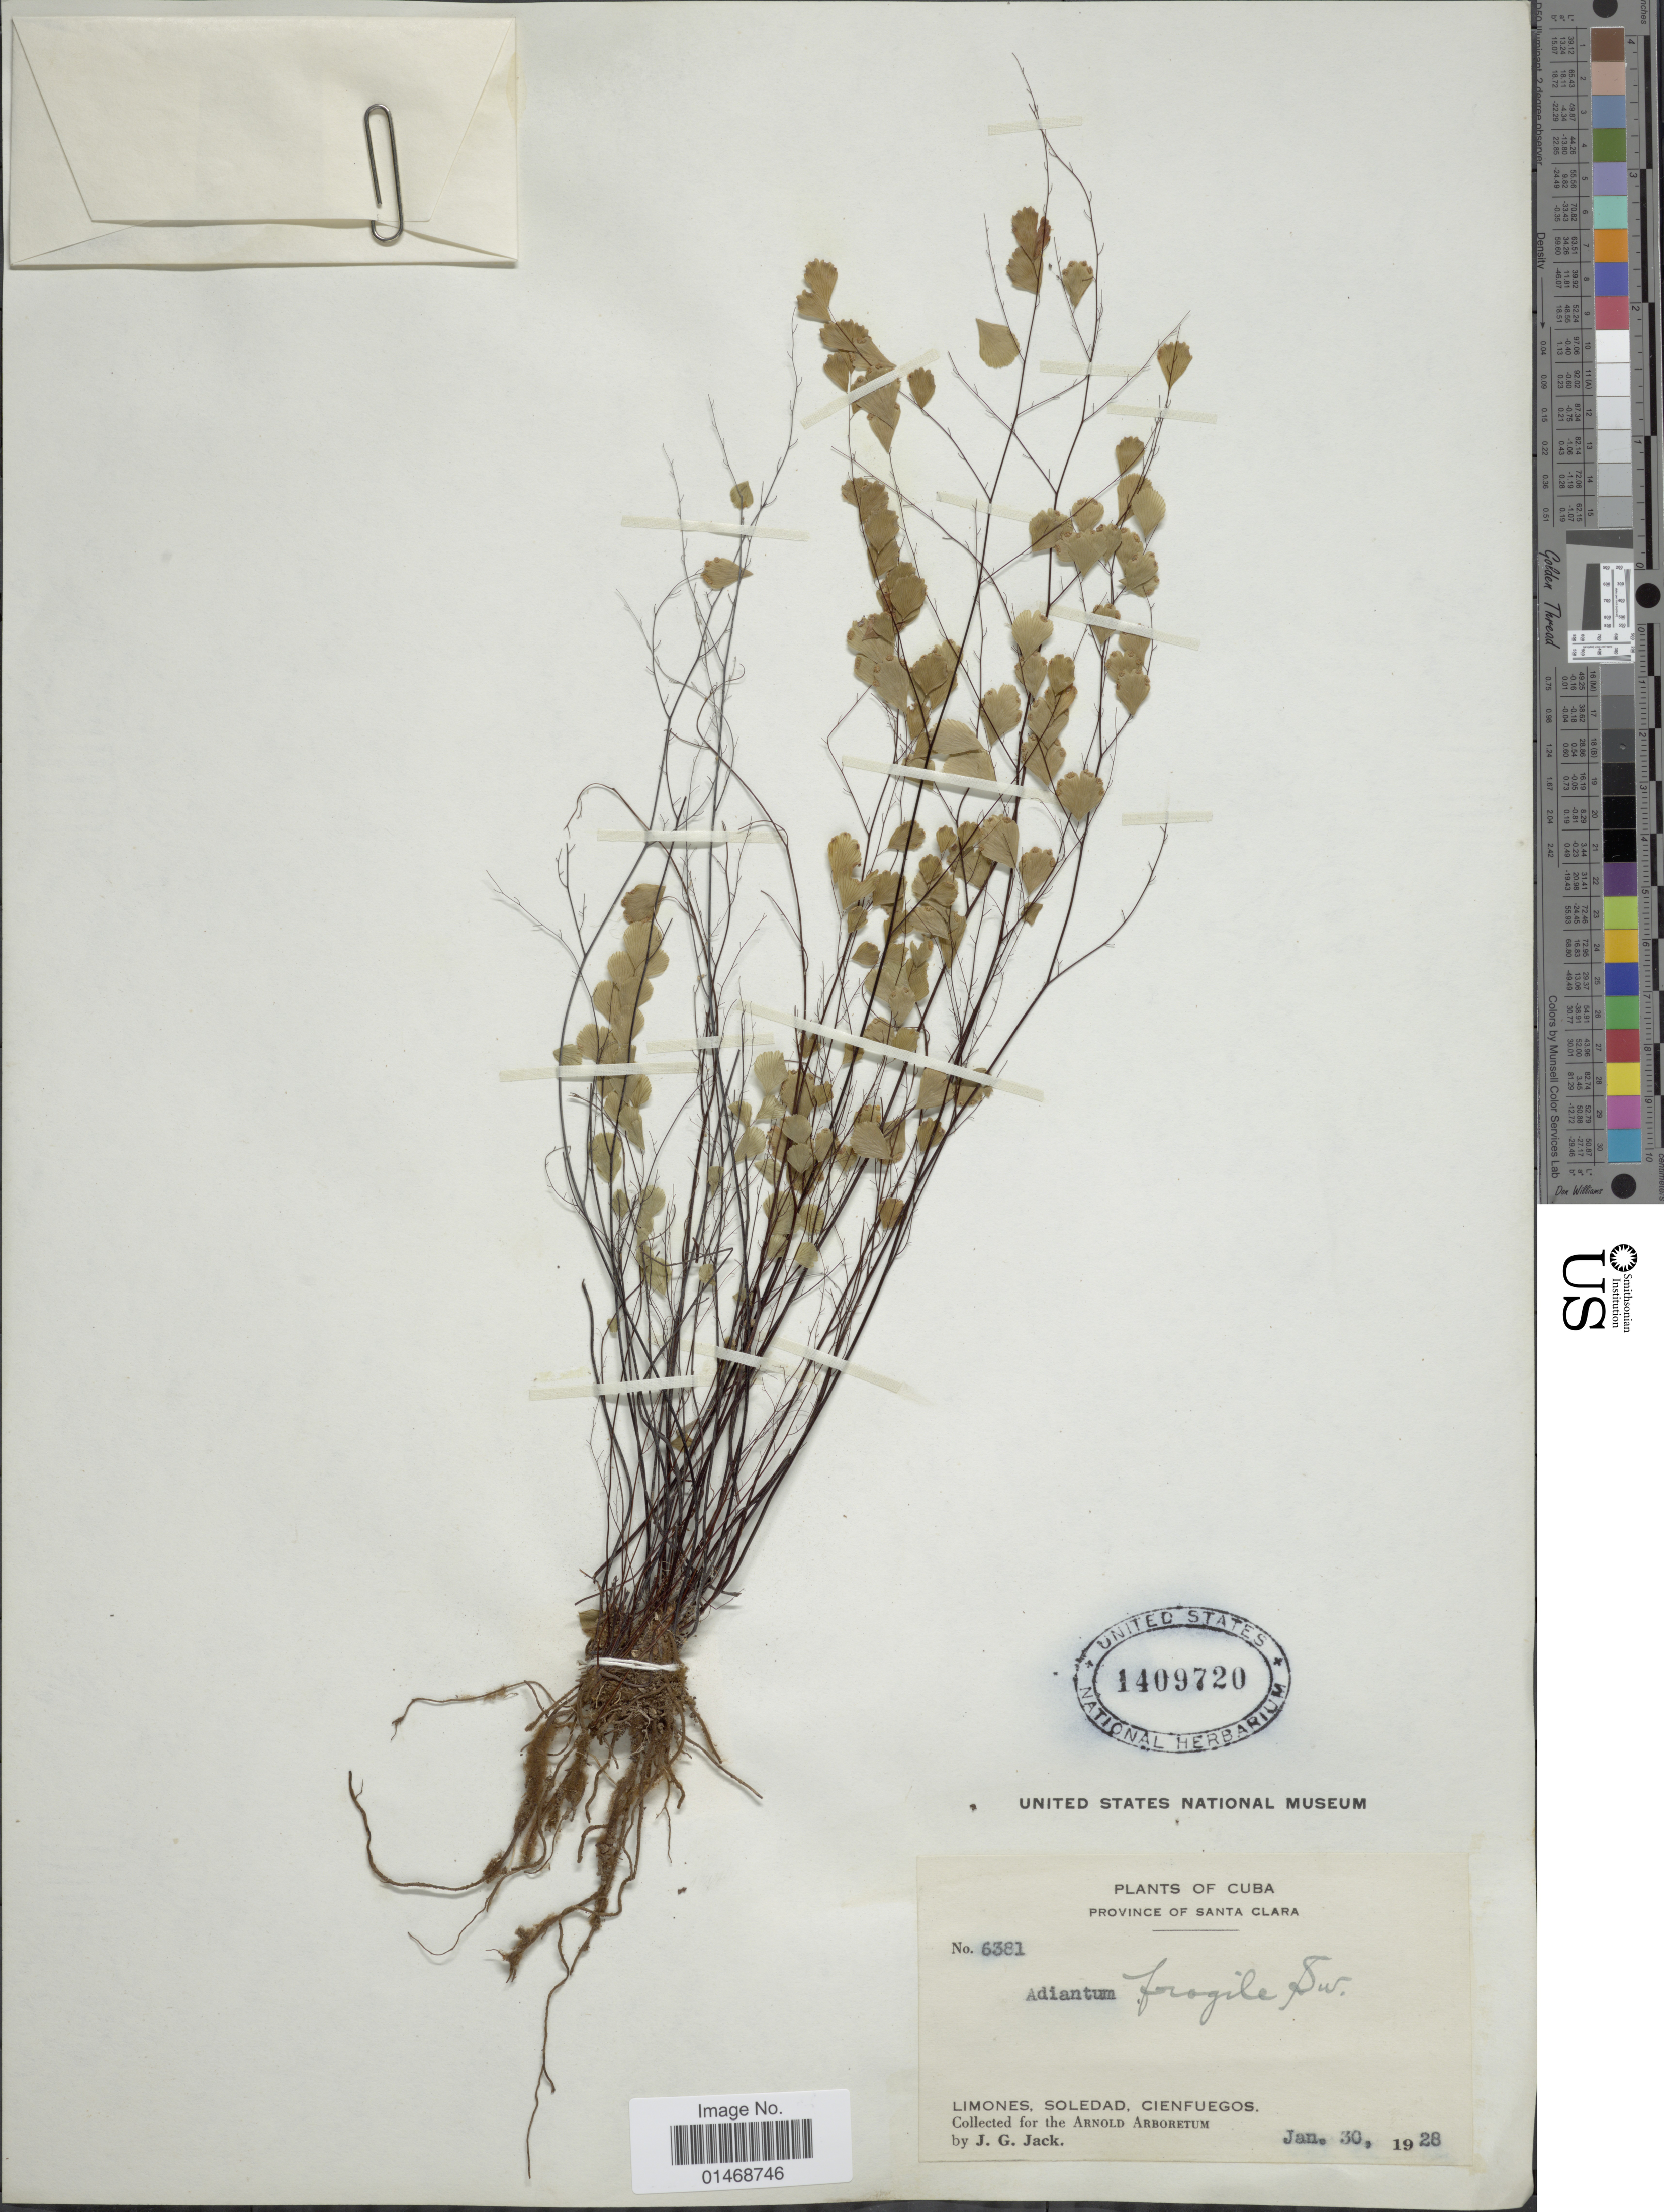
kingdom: Plantae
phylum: Tracheophyta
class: Polypodiopsida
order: Polypodiales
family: Pteridaceae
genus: Adiantum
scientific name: Adiantum fragile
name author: Sw.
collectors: J. G. Jack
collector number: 6381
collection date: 1928-01-30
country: Cuba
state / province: Las Villas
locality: Province of Santa Clara, Limones, Soledad, Cienfuegos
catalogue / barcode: US 1409720